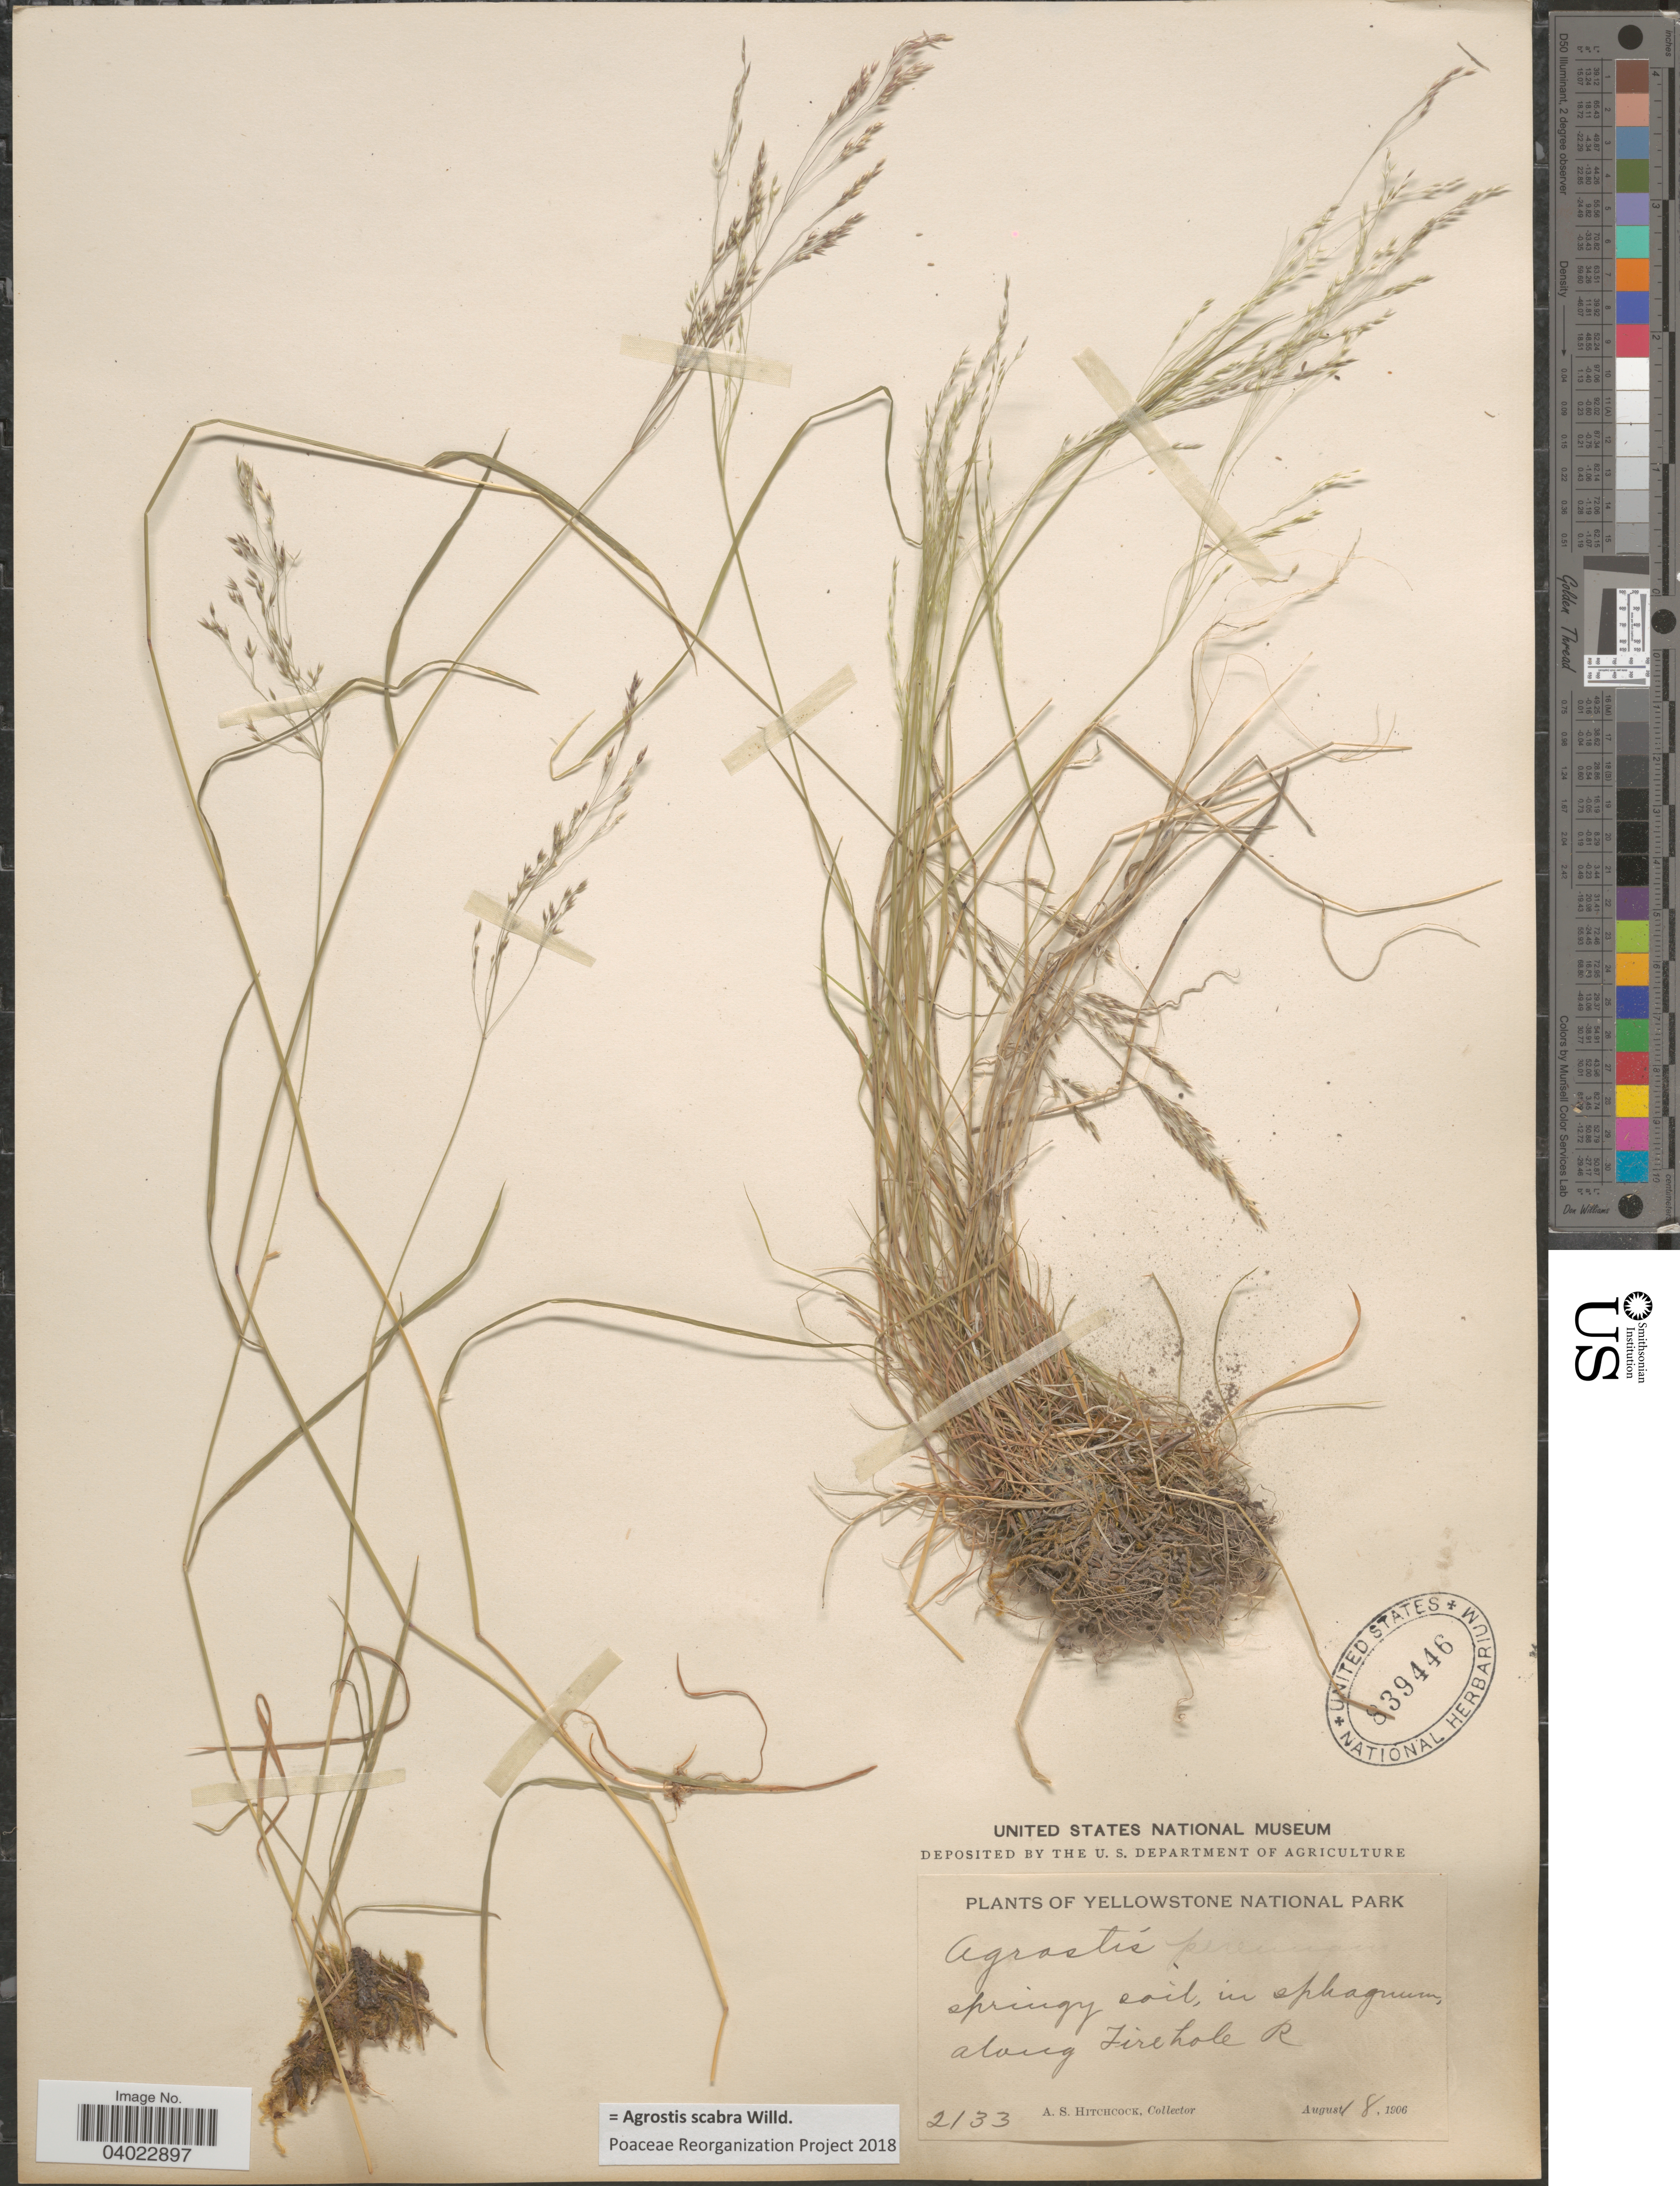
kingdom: Plantae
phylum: Tracheophyta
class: Liliopsida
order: Poales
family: Poaceae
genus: Agrostis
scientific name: Agrostis scabra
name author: Willd.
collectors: A. S. Hitchcock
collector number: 2133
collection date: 1906-08-18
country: United States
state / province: Wyoming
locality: Yellowstone National Park. Along Firehole R.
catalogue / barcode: US 839446